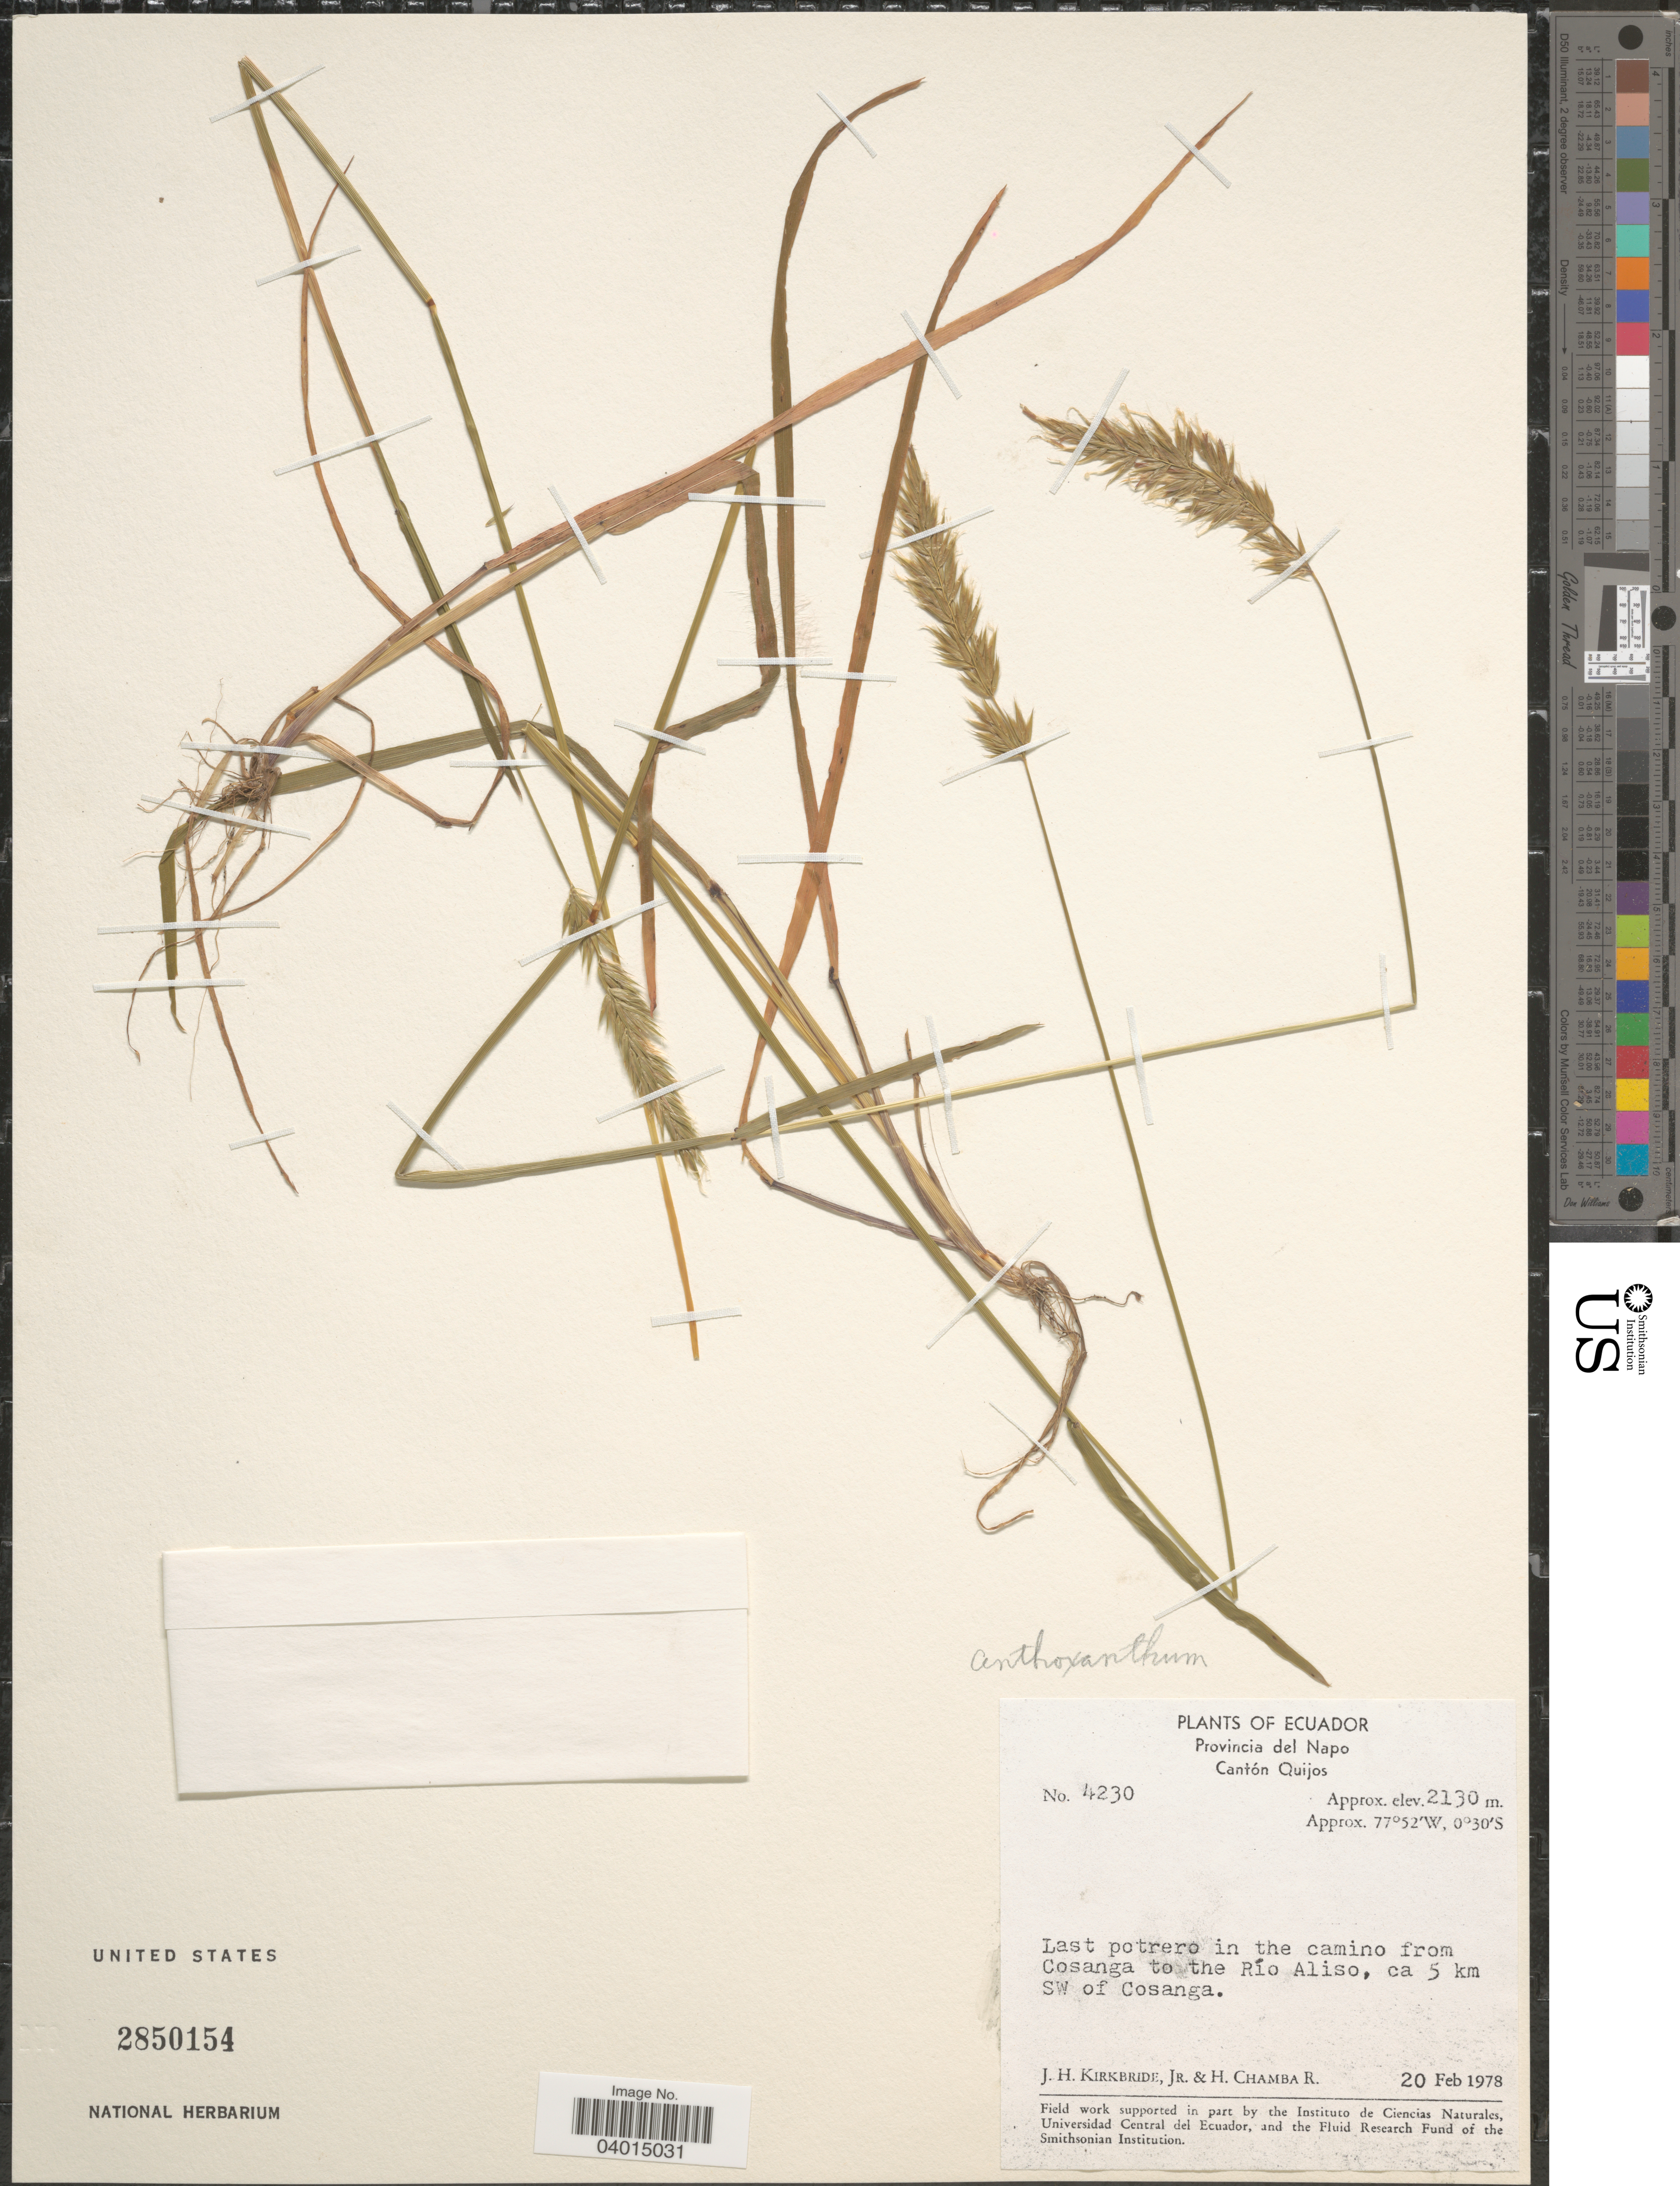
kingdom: Plantae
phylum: Tracheophyta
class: Liliopsida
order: Poales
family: Poaceae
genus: Anthoxanthum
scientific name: Anthoxanthum odoratum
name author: L.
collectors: J. H. Kirkbride & H. Chamba R.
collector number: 4230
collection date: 1978-02-20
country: Ecuador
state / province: Napo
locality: Provincia del Napo. Cantón Quijos. Last potrero in the camino from Cosanga to the Río Aliso, ca 5 km SW of Cosanga.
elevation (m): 2130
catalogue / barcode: US 2850154